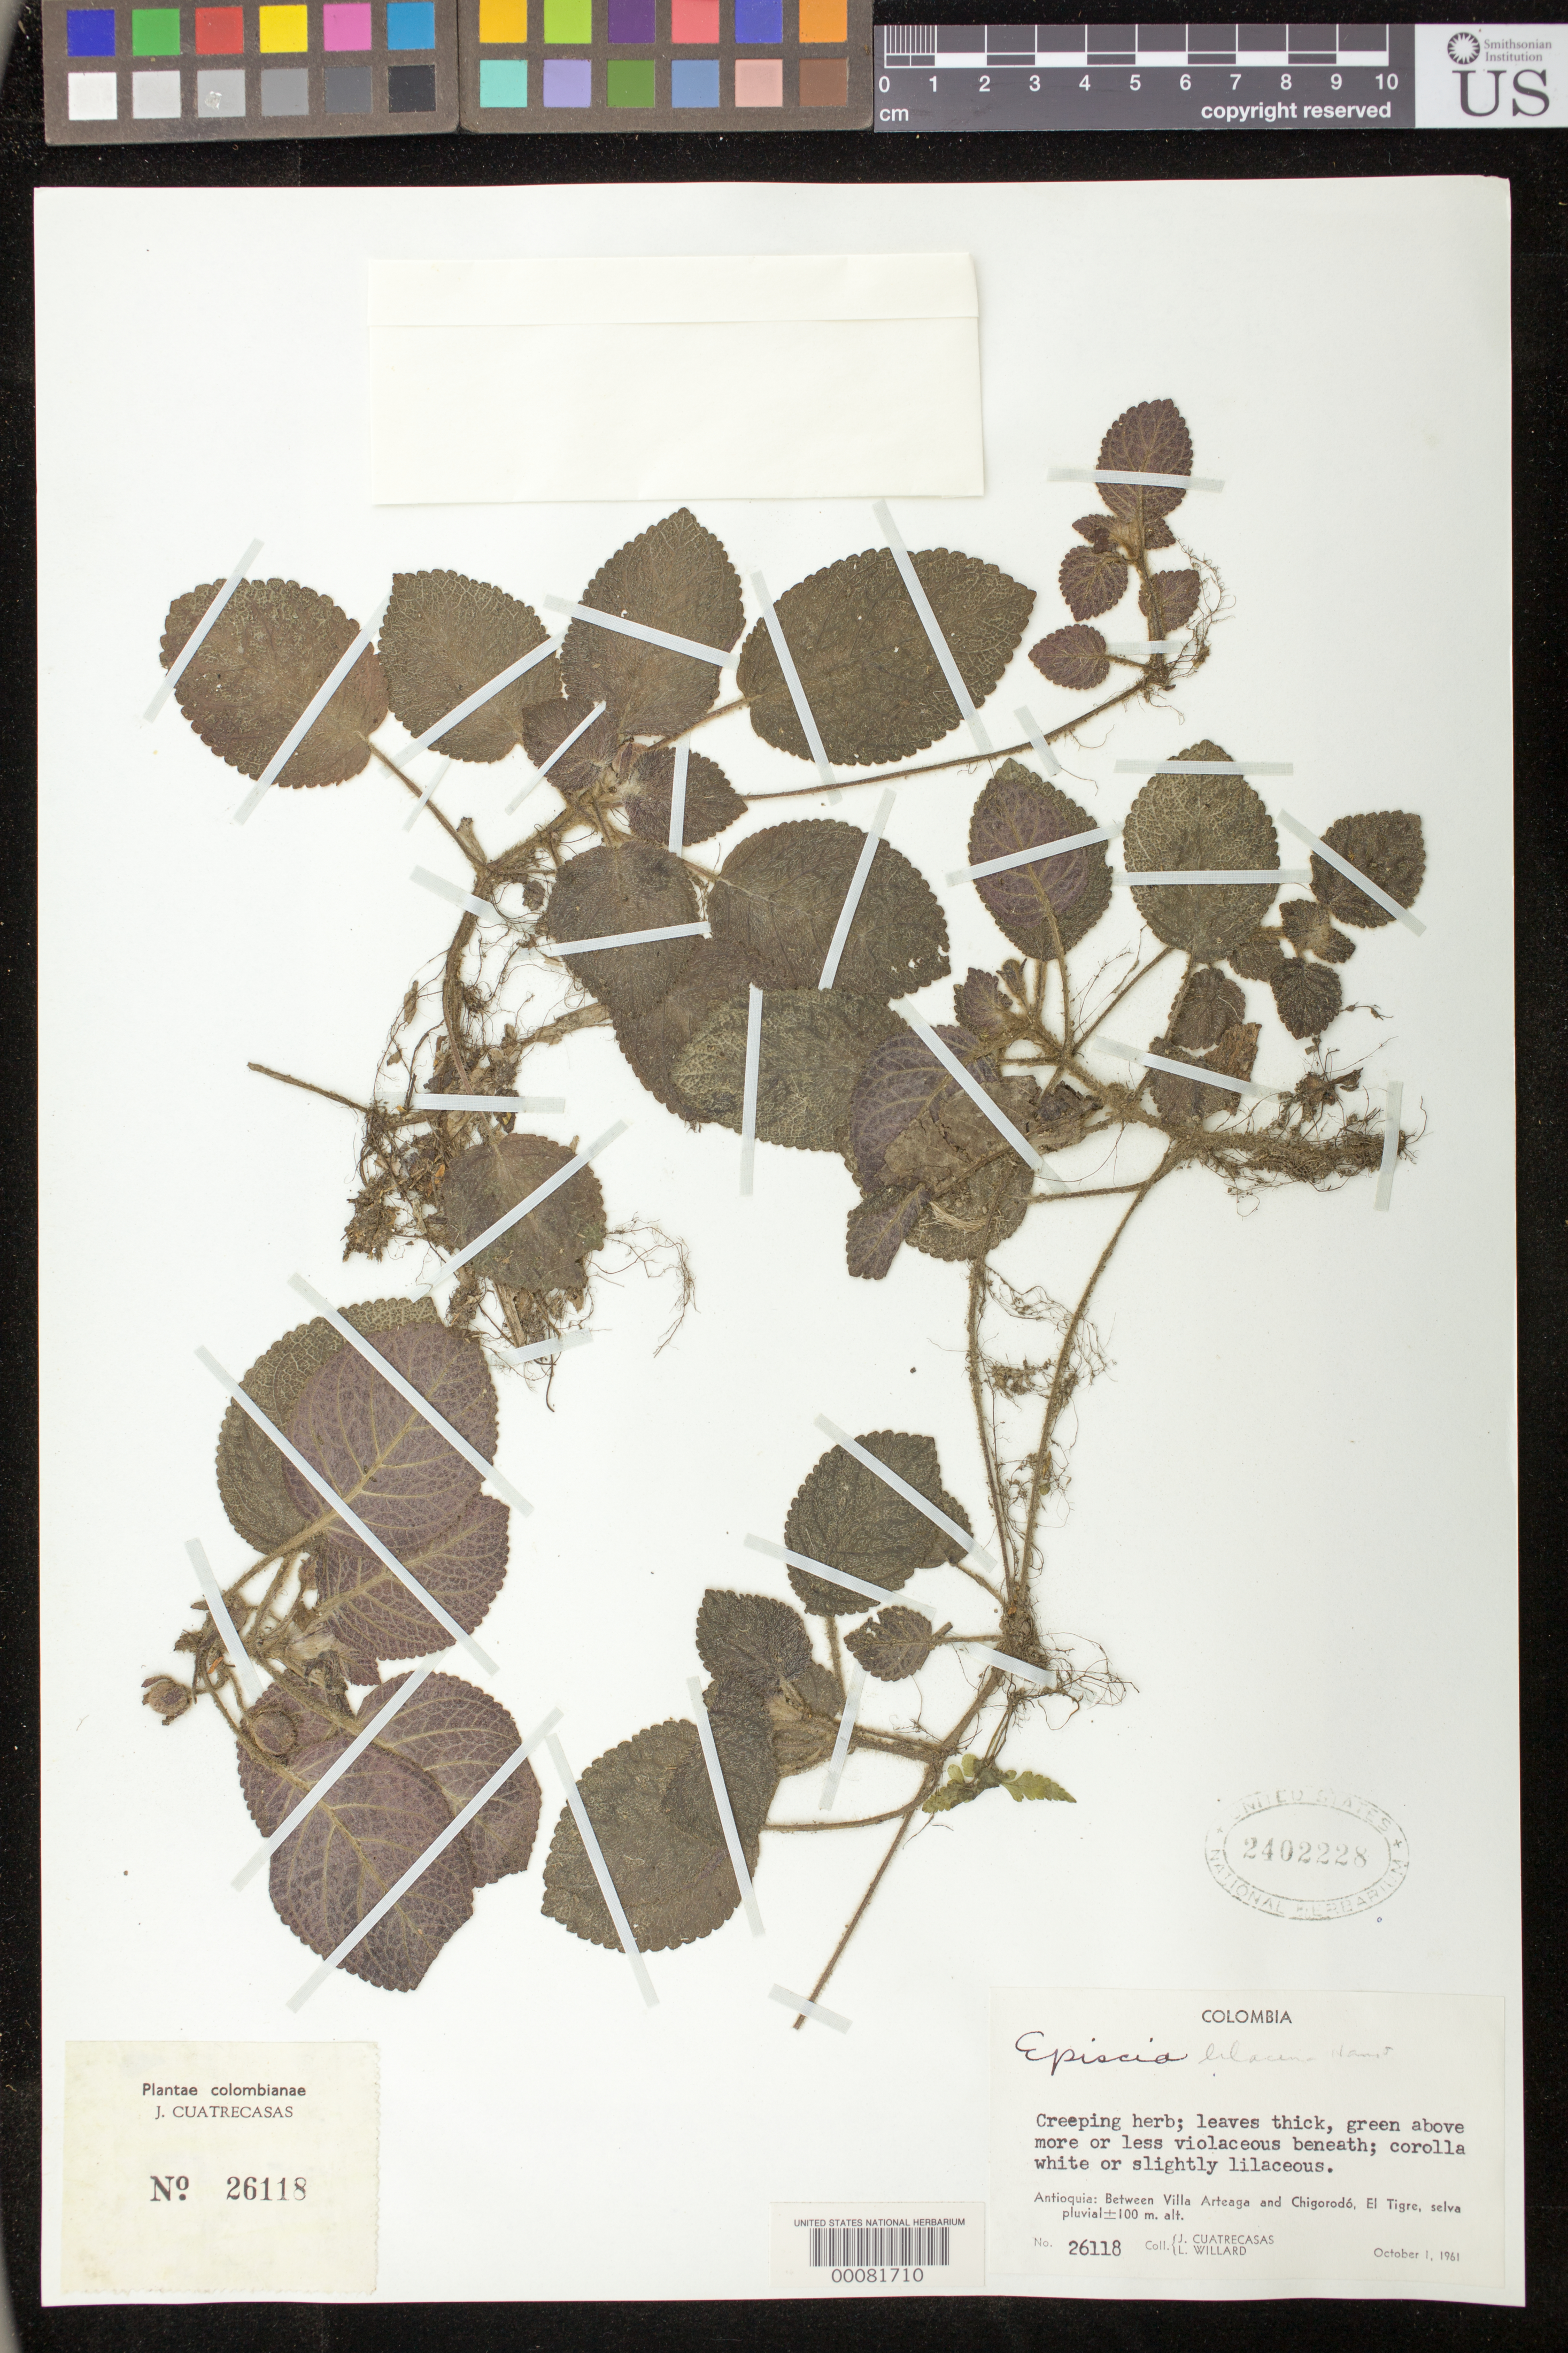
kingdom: Plantae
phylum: Tracheophyta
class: Magnoliopsida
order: Lamiales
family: Gesneriaceae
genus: Episcia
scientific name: Episcia lilacina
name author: Hanst.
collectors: J. Cuatrecasas & L. Willard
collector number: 26118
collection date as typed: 01 Oct 1961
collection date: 1961-10-01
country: Colombia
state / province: Antioquia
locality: Between Villa Arteaga and Chigorodo, El Tigre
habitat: Pluvial forest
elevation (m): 100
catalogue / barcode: US 2402228